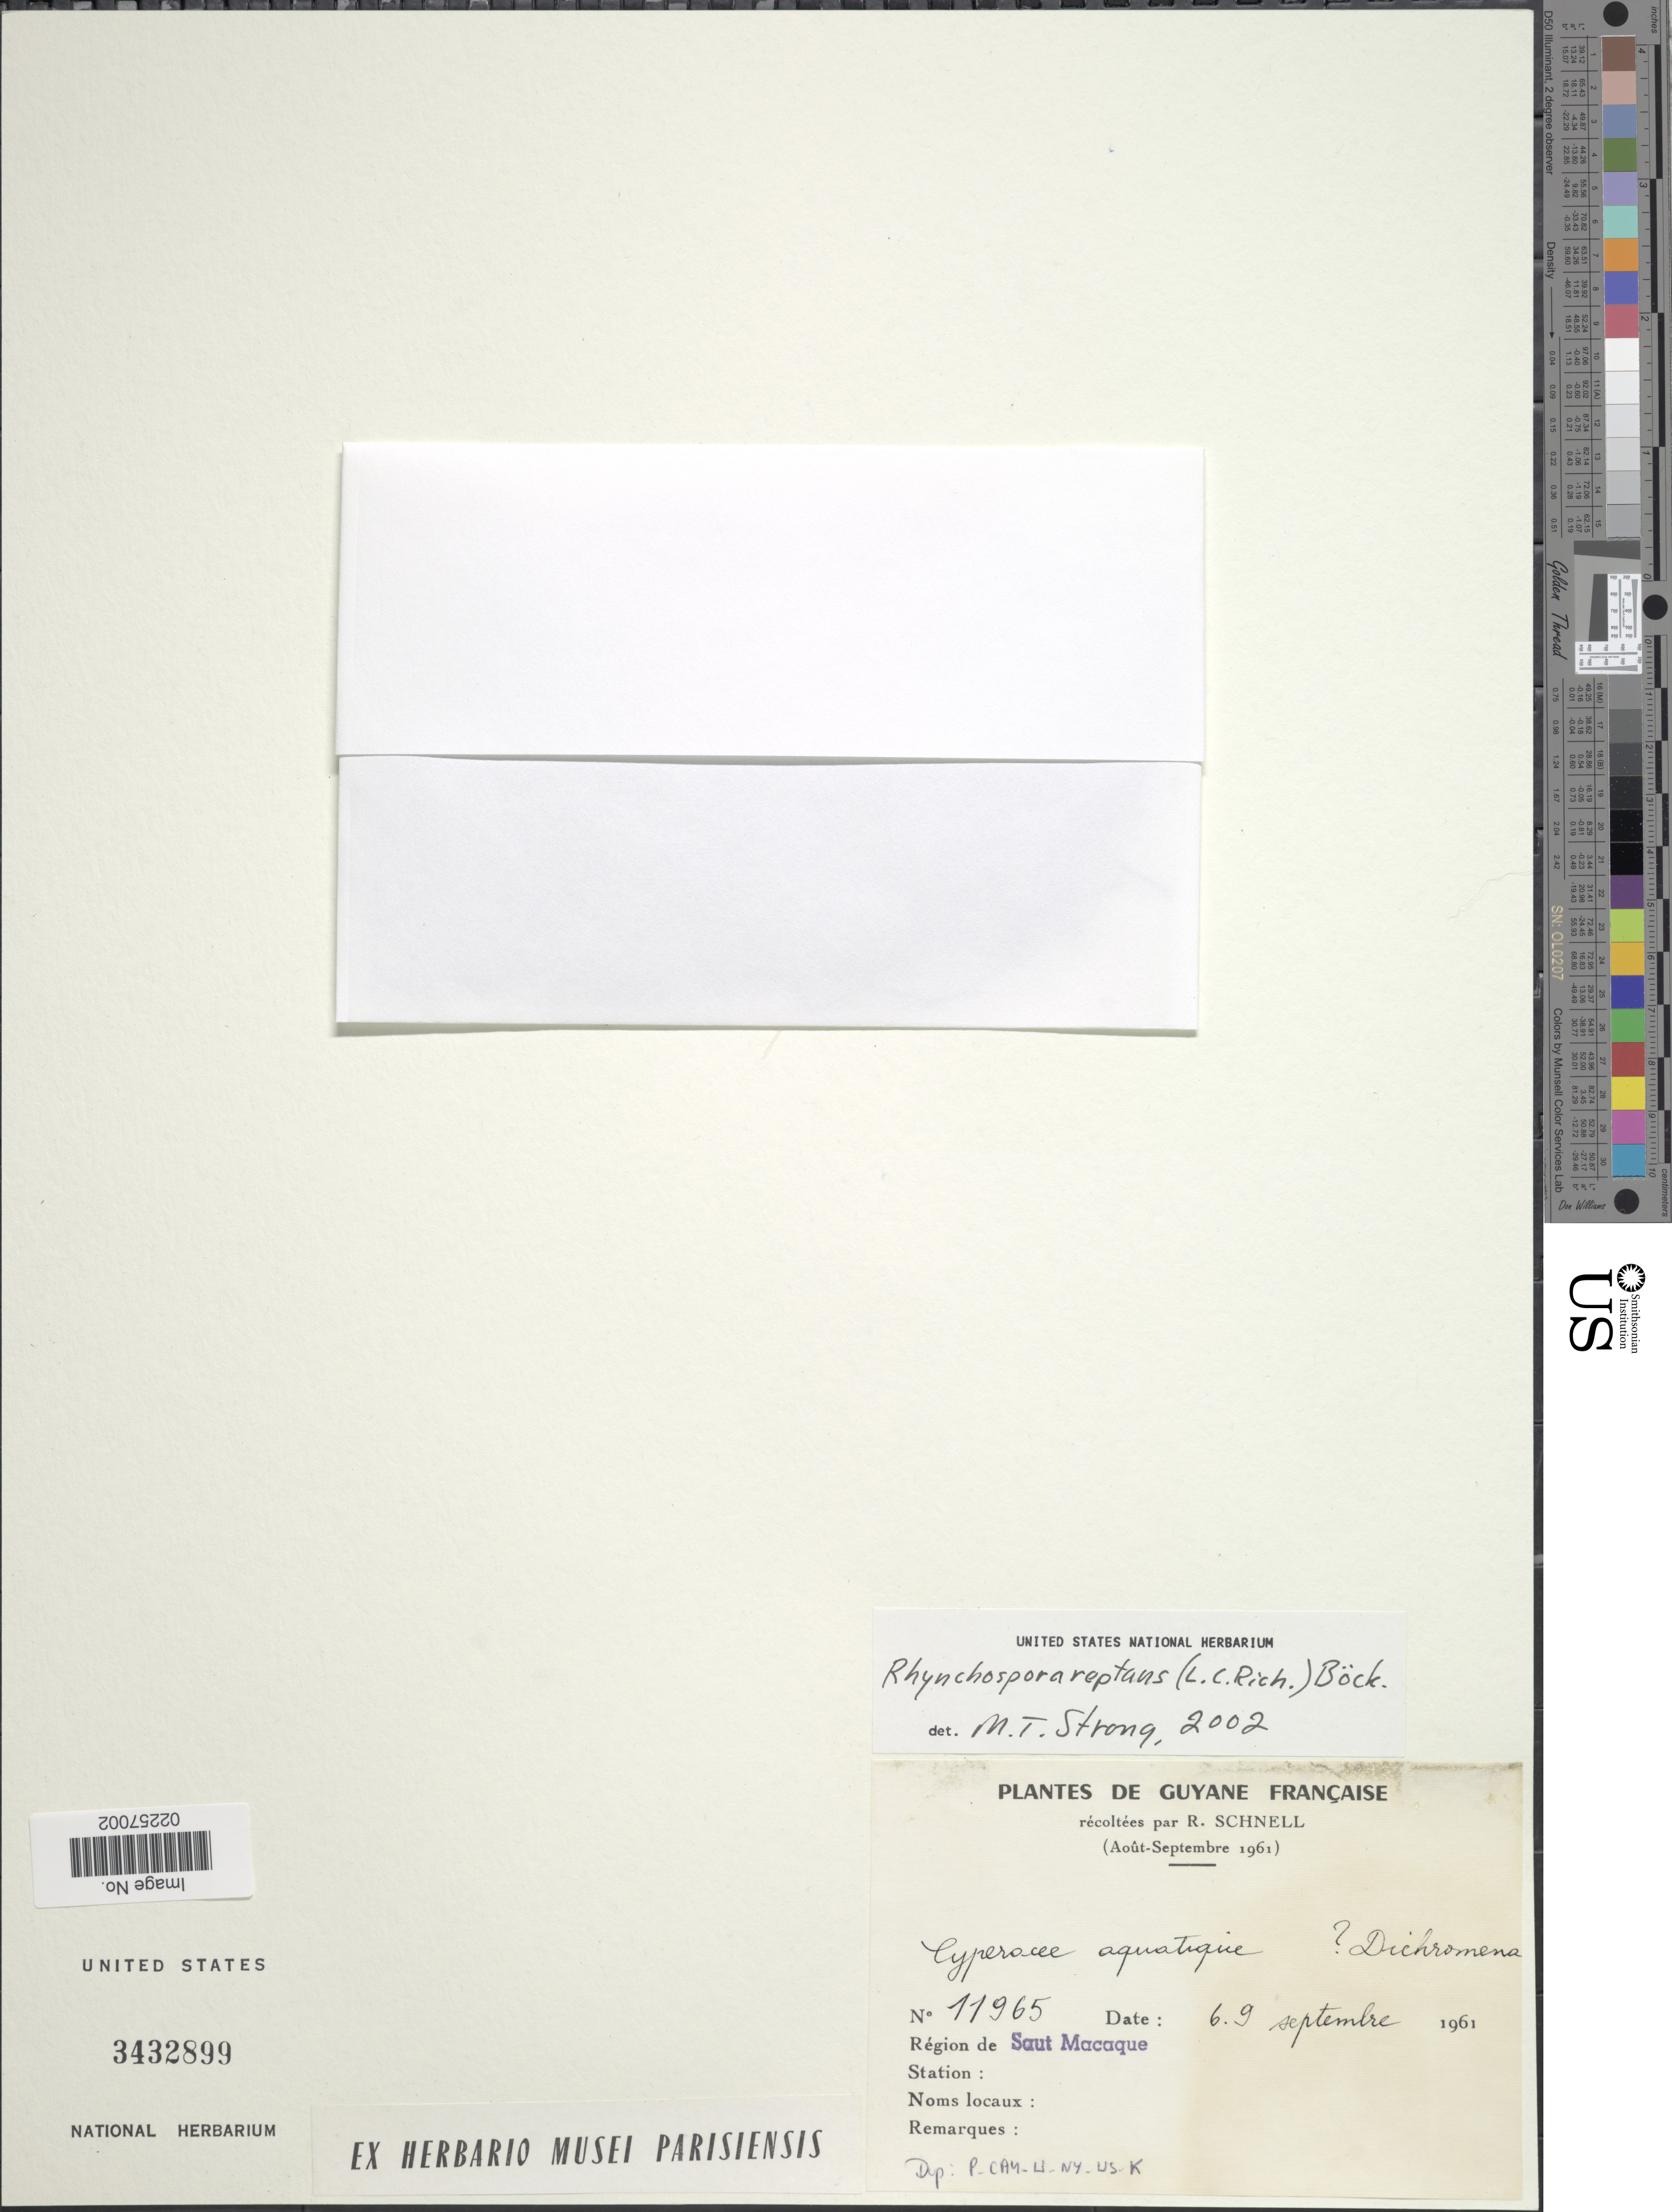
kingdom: Plantae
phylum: Tracheophyta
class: Liliopsida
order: Poales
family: Cyperaceae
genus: Rhynchospora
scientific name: Rhynchospora reptans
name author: (Rich.) Kük.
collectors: R. Schnell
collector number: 11965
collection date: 1961-09-06/1961-09-09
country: French Guiana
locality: Guyana Francaise. Region de Saut Macaque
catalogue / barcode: US 3432899